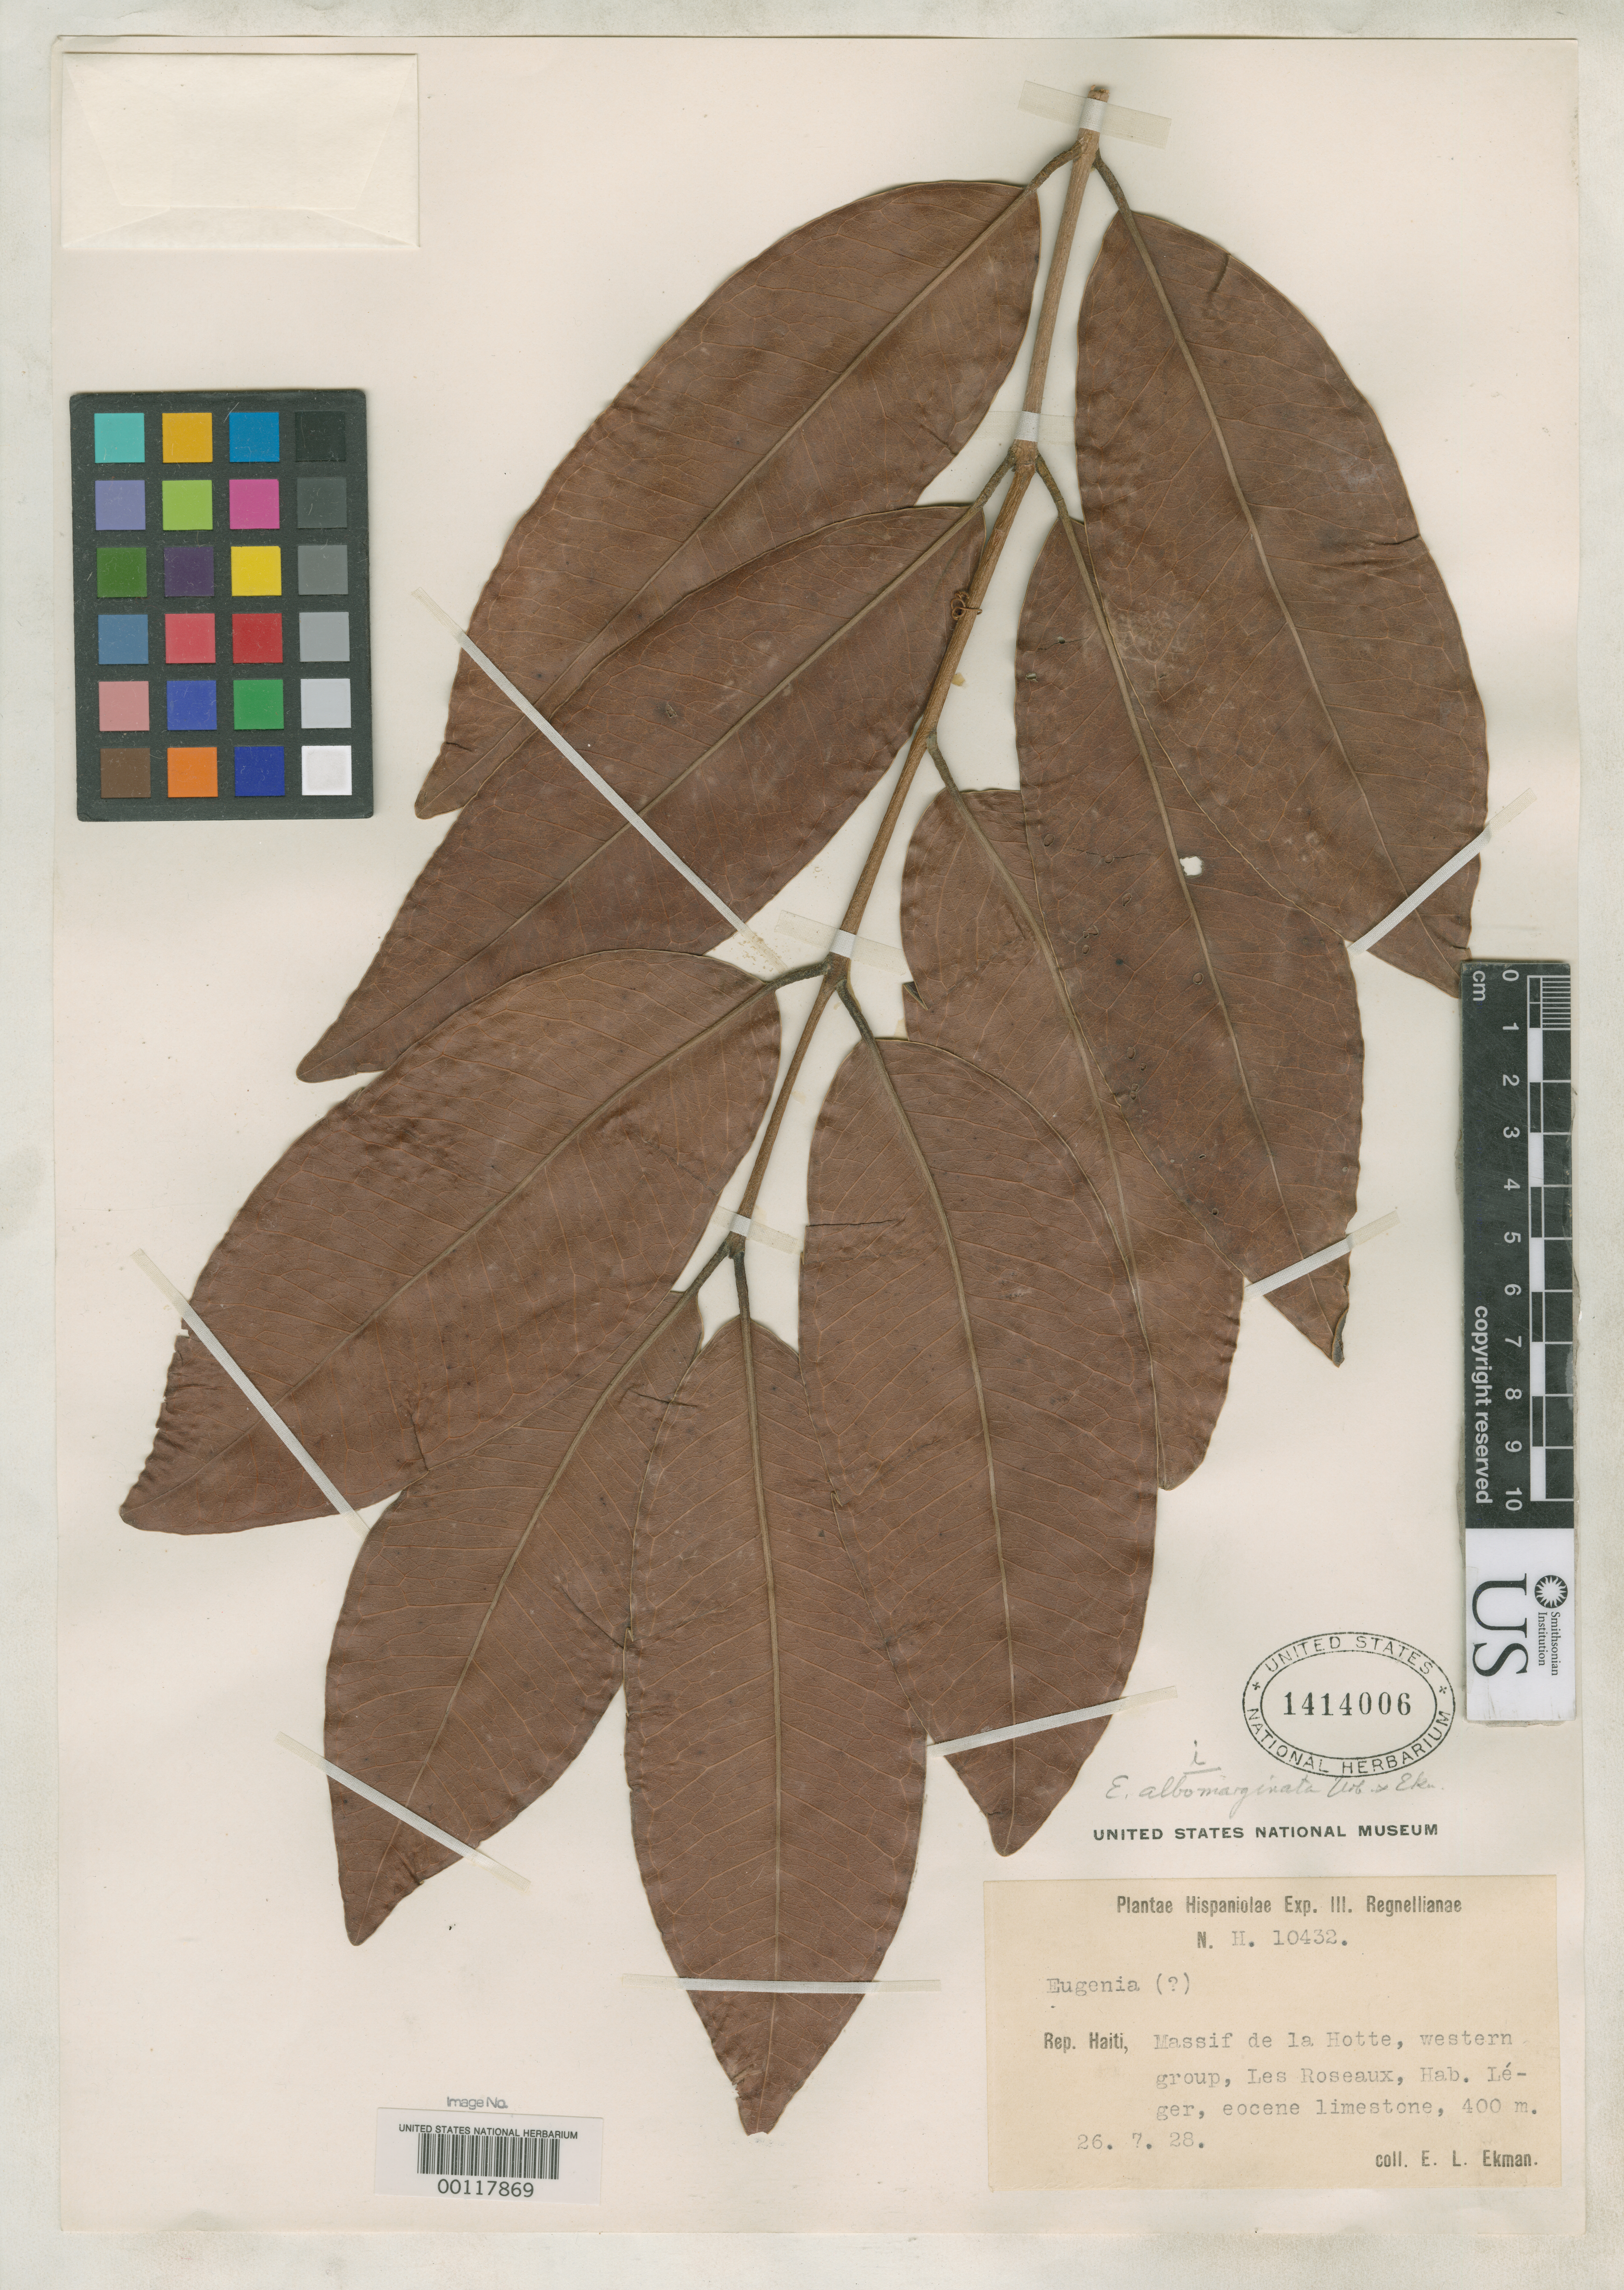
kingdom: Plantae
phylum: Tracheophyta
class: Magnoliopsida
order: Myrtales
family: Myrtaceae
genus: Eugenia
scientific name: Eugenia albimarginata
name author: Urb. & Ekman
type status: Isotype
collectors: E. L. Ekman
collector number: H 10432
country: Haiti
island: Hispaniola Island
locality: Massif de La Hotte, Lesroseaux.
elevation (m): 400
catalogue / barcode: US 1414006